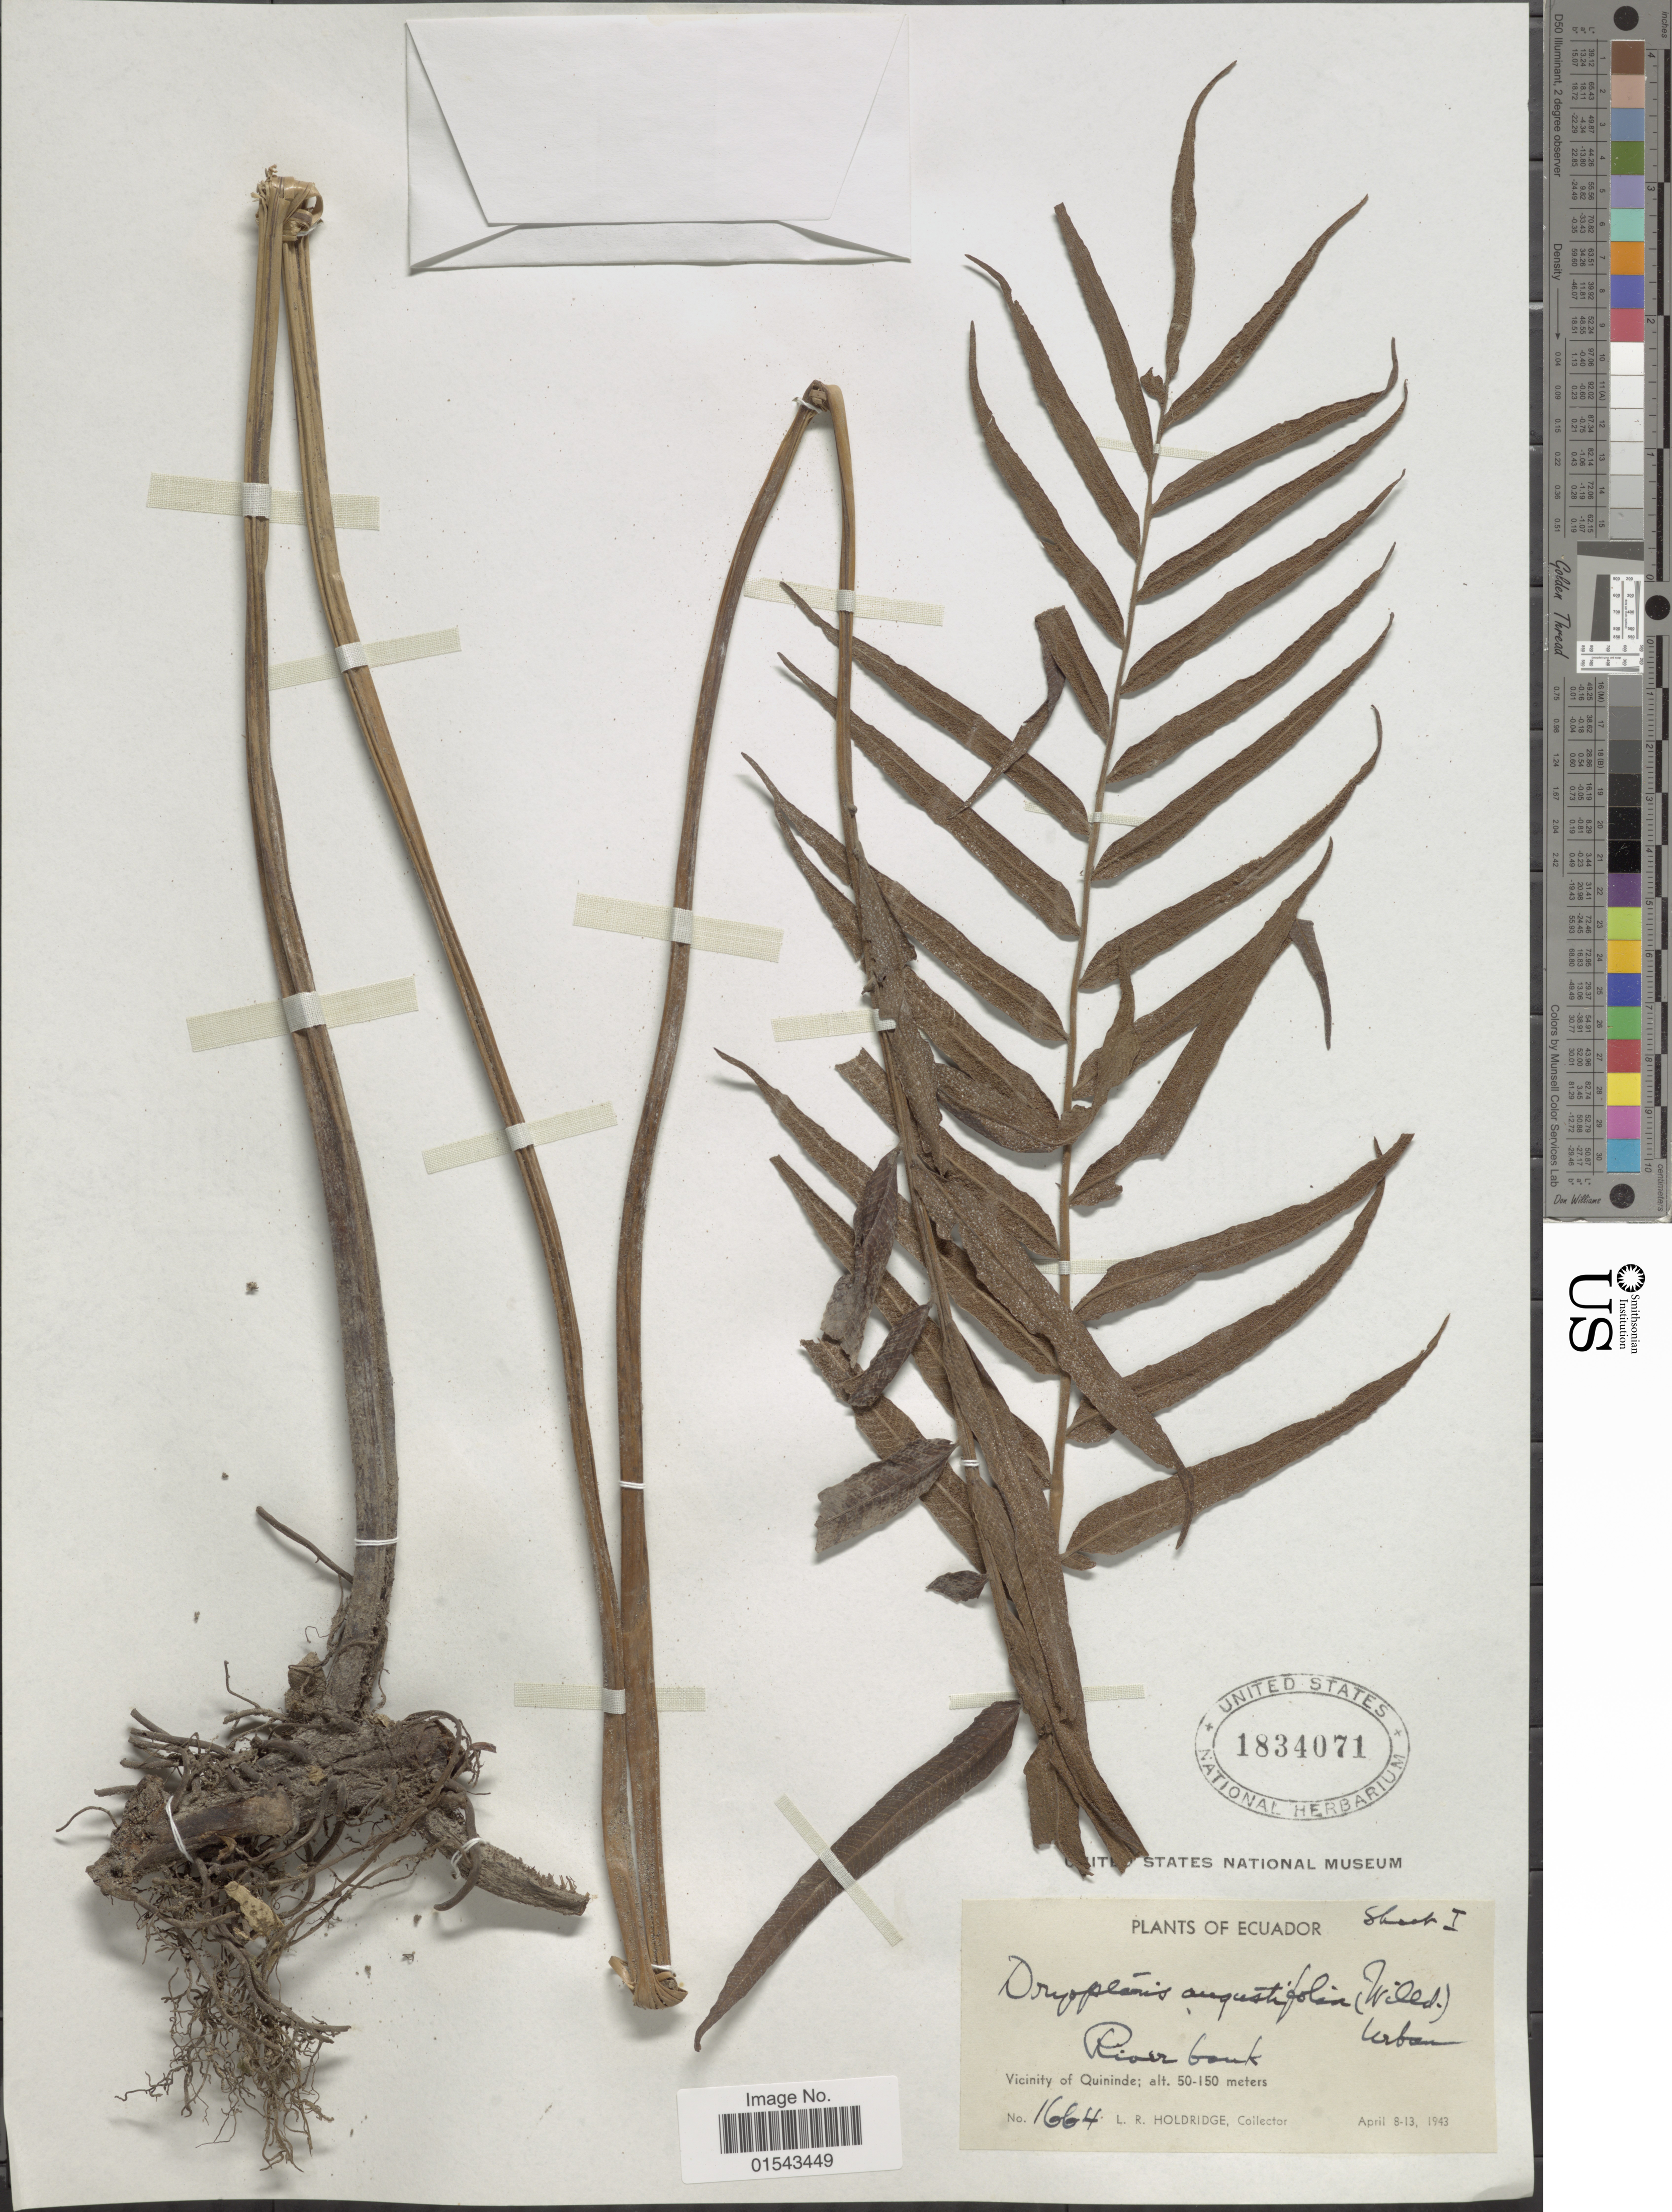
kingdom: Plantae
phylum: Tracheophyta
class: Polypodiopsida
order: Polypodiales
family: Thelypteridaceae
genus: Meniscium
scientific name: Meniscium angustifolium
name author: Willd.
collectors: L. Holdridge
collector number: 1664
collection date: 1943-04-08/1943-04-13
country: Ecuador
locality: River bank. Vicinity of Quininde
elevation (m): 50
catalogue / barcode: US 1834071